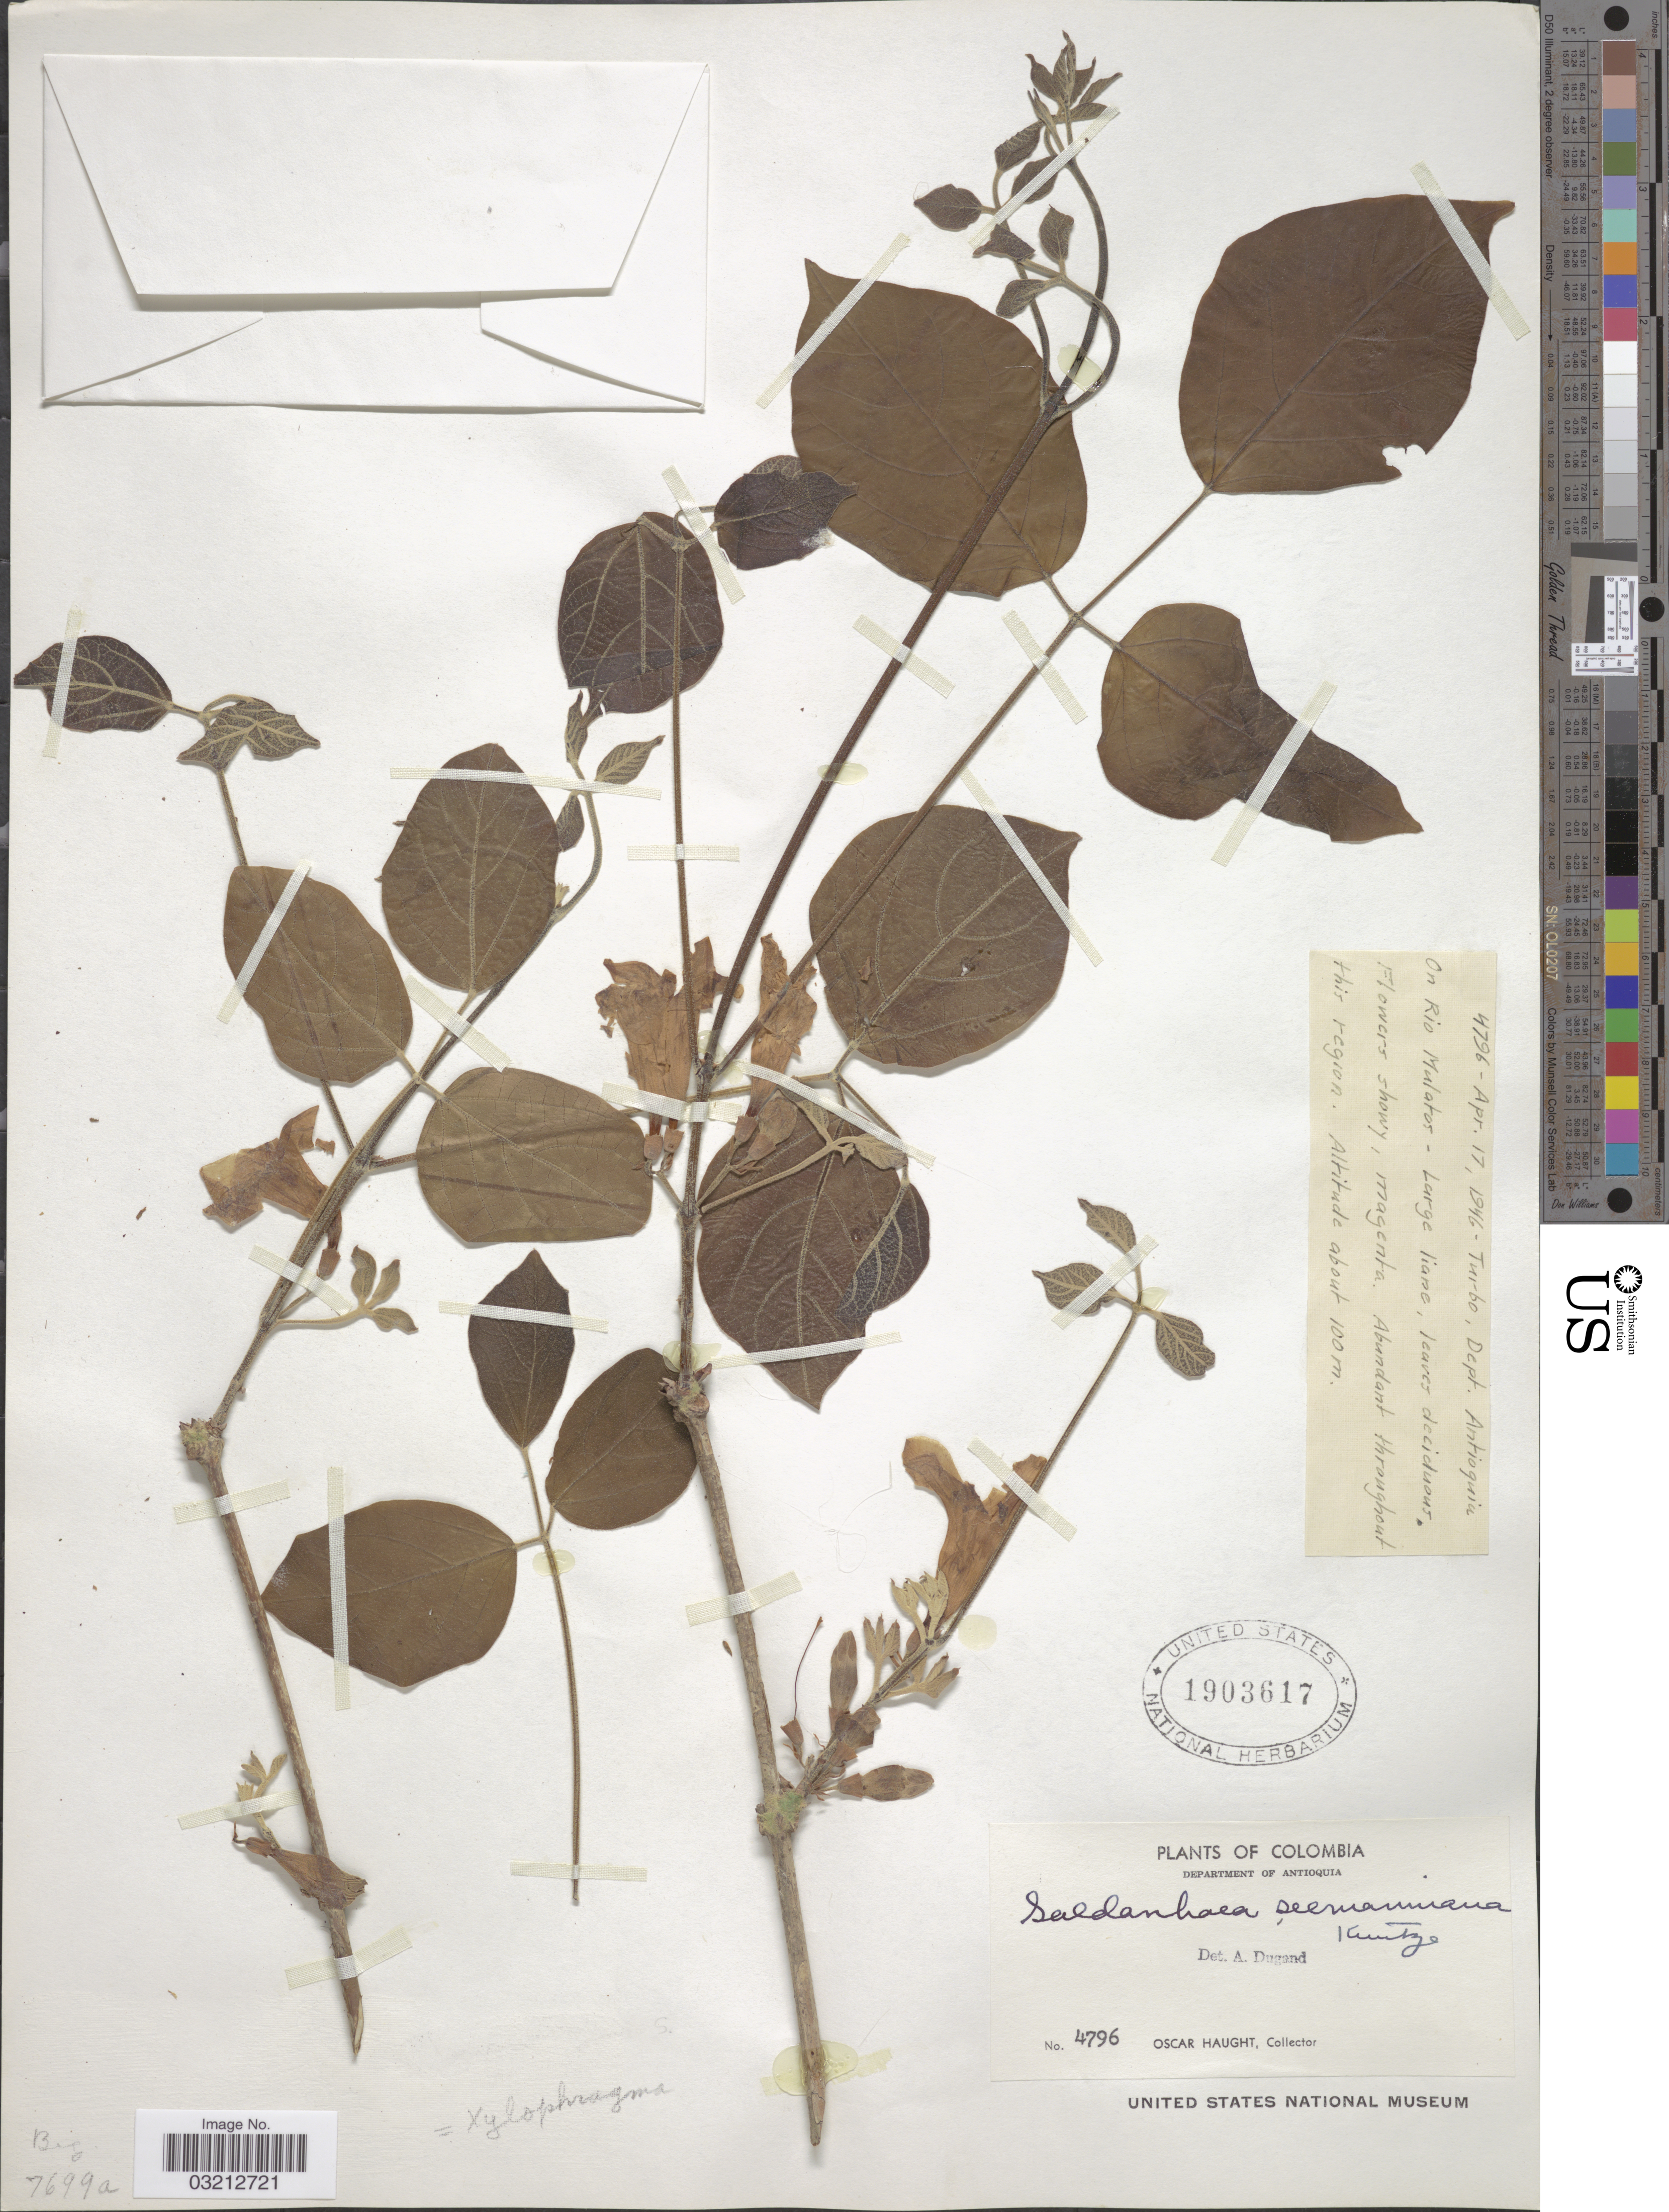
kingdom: Plantae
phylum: Tracheophyta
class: Magnoliopsida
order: Lamiales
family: Bignoniaceae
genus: Xylophragma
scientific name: Xylophragma seemannianum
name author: (Kuntze) Sandwith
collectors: O. L. Haught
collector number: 4796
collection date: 1946-04-17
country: Colombia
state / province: Antioquia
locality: Turbo. Department of Antioquia. On Rio Mulatos.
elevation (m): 100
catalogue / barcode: US 1903617